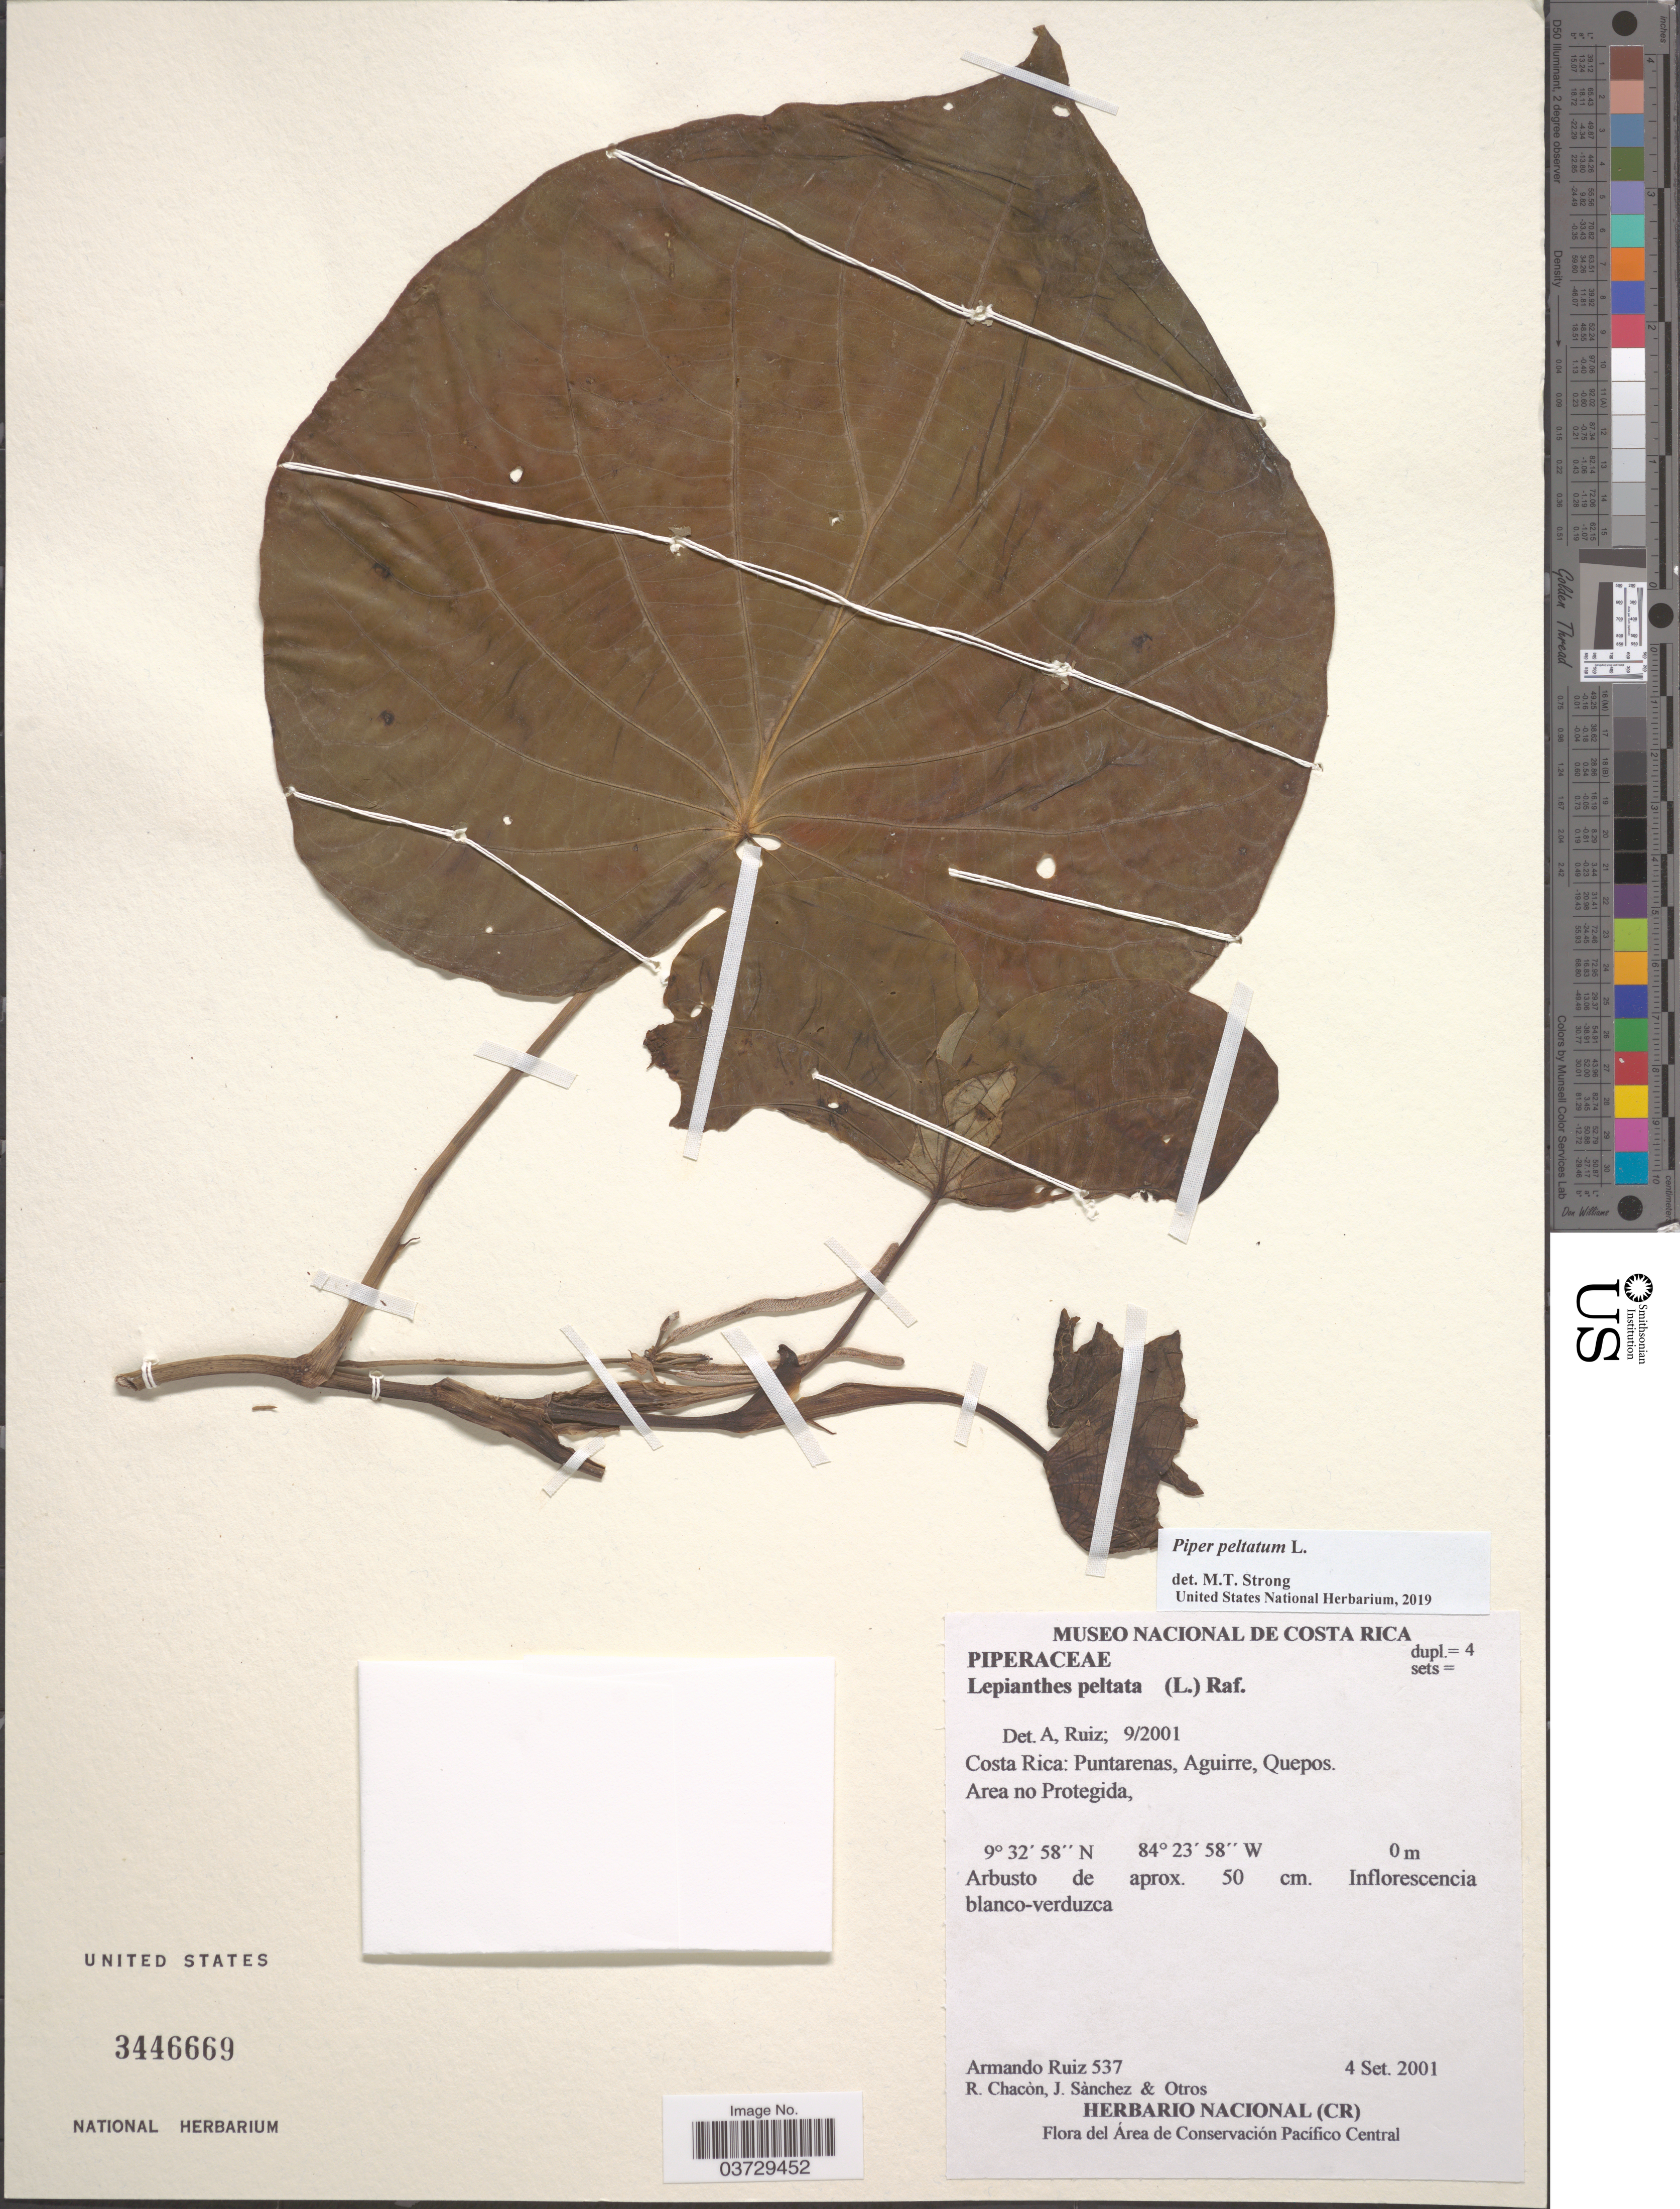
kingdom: Plantae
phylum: Tracheophyta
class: Magnoliopsida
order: Piperales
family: Piperaceae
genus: Piper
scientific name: Piper peltatum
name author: L.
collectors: A. Ruiz, R. Chacón, J. Sánchez & et al.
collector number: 537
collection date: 2001-09-04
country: Costa Rica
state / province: Puntarenas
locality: Aguirre, Quepos. Area no Protegida.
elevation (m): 0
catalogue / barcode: US 3446669